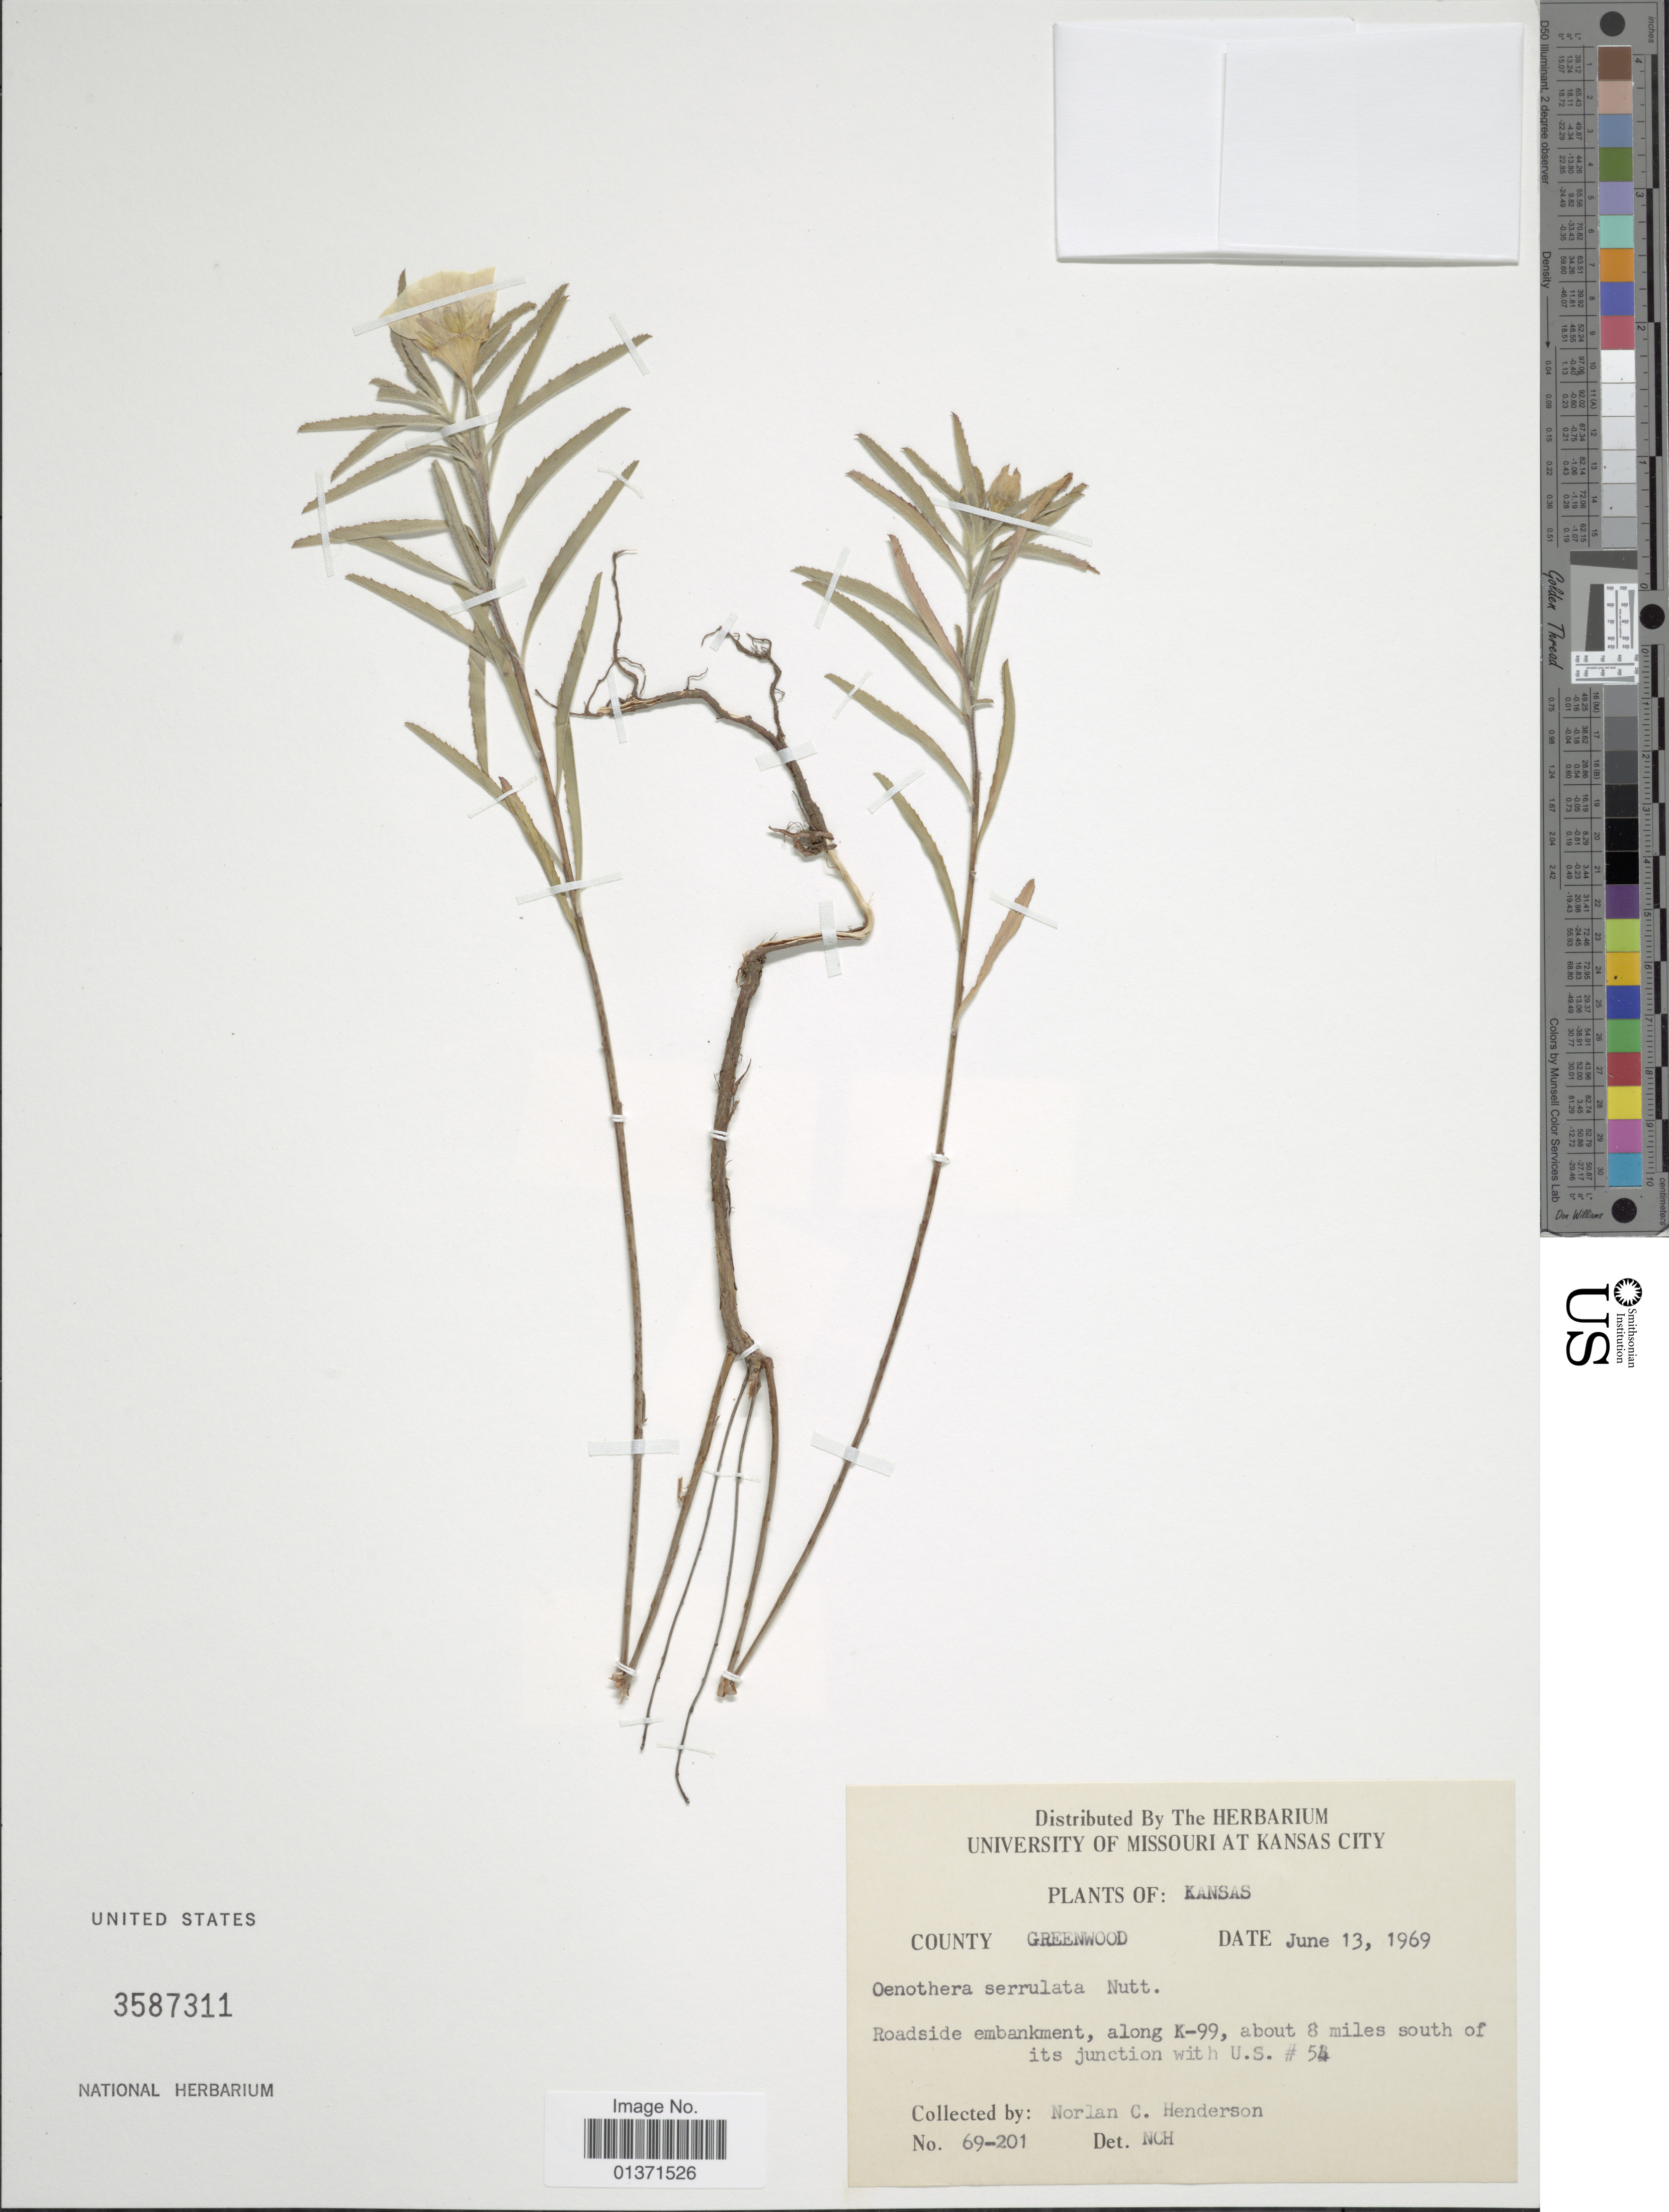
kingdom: Plantae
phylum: Tracheophyta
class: Magnoliopsida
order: Myrtales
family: Onagraceae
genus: Oenothera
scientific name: Oenothera serrulata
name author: Nutt.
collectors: N. C. Henderson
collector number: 69-201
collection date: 1969-06-13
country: United States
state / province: Kansas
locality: Greenwood, Roadside embankment, along K-99, about 8 miles south of its junction with U.S. #54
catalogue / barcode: US 3587311